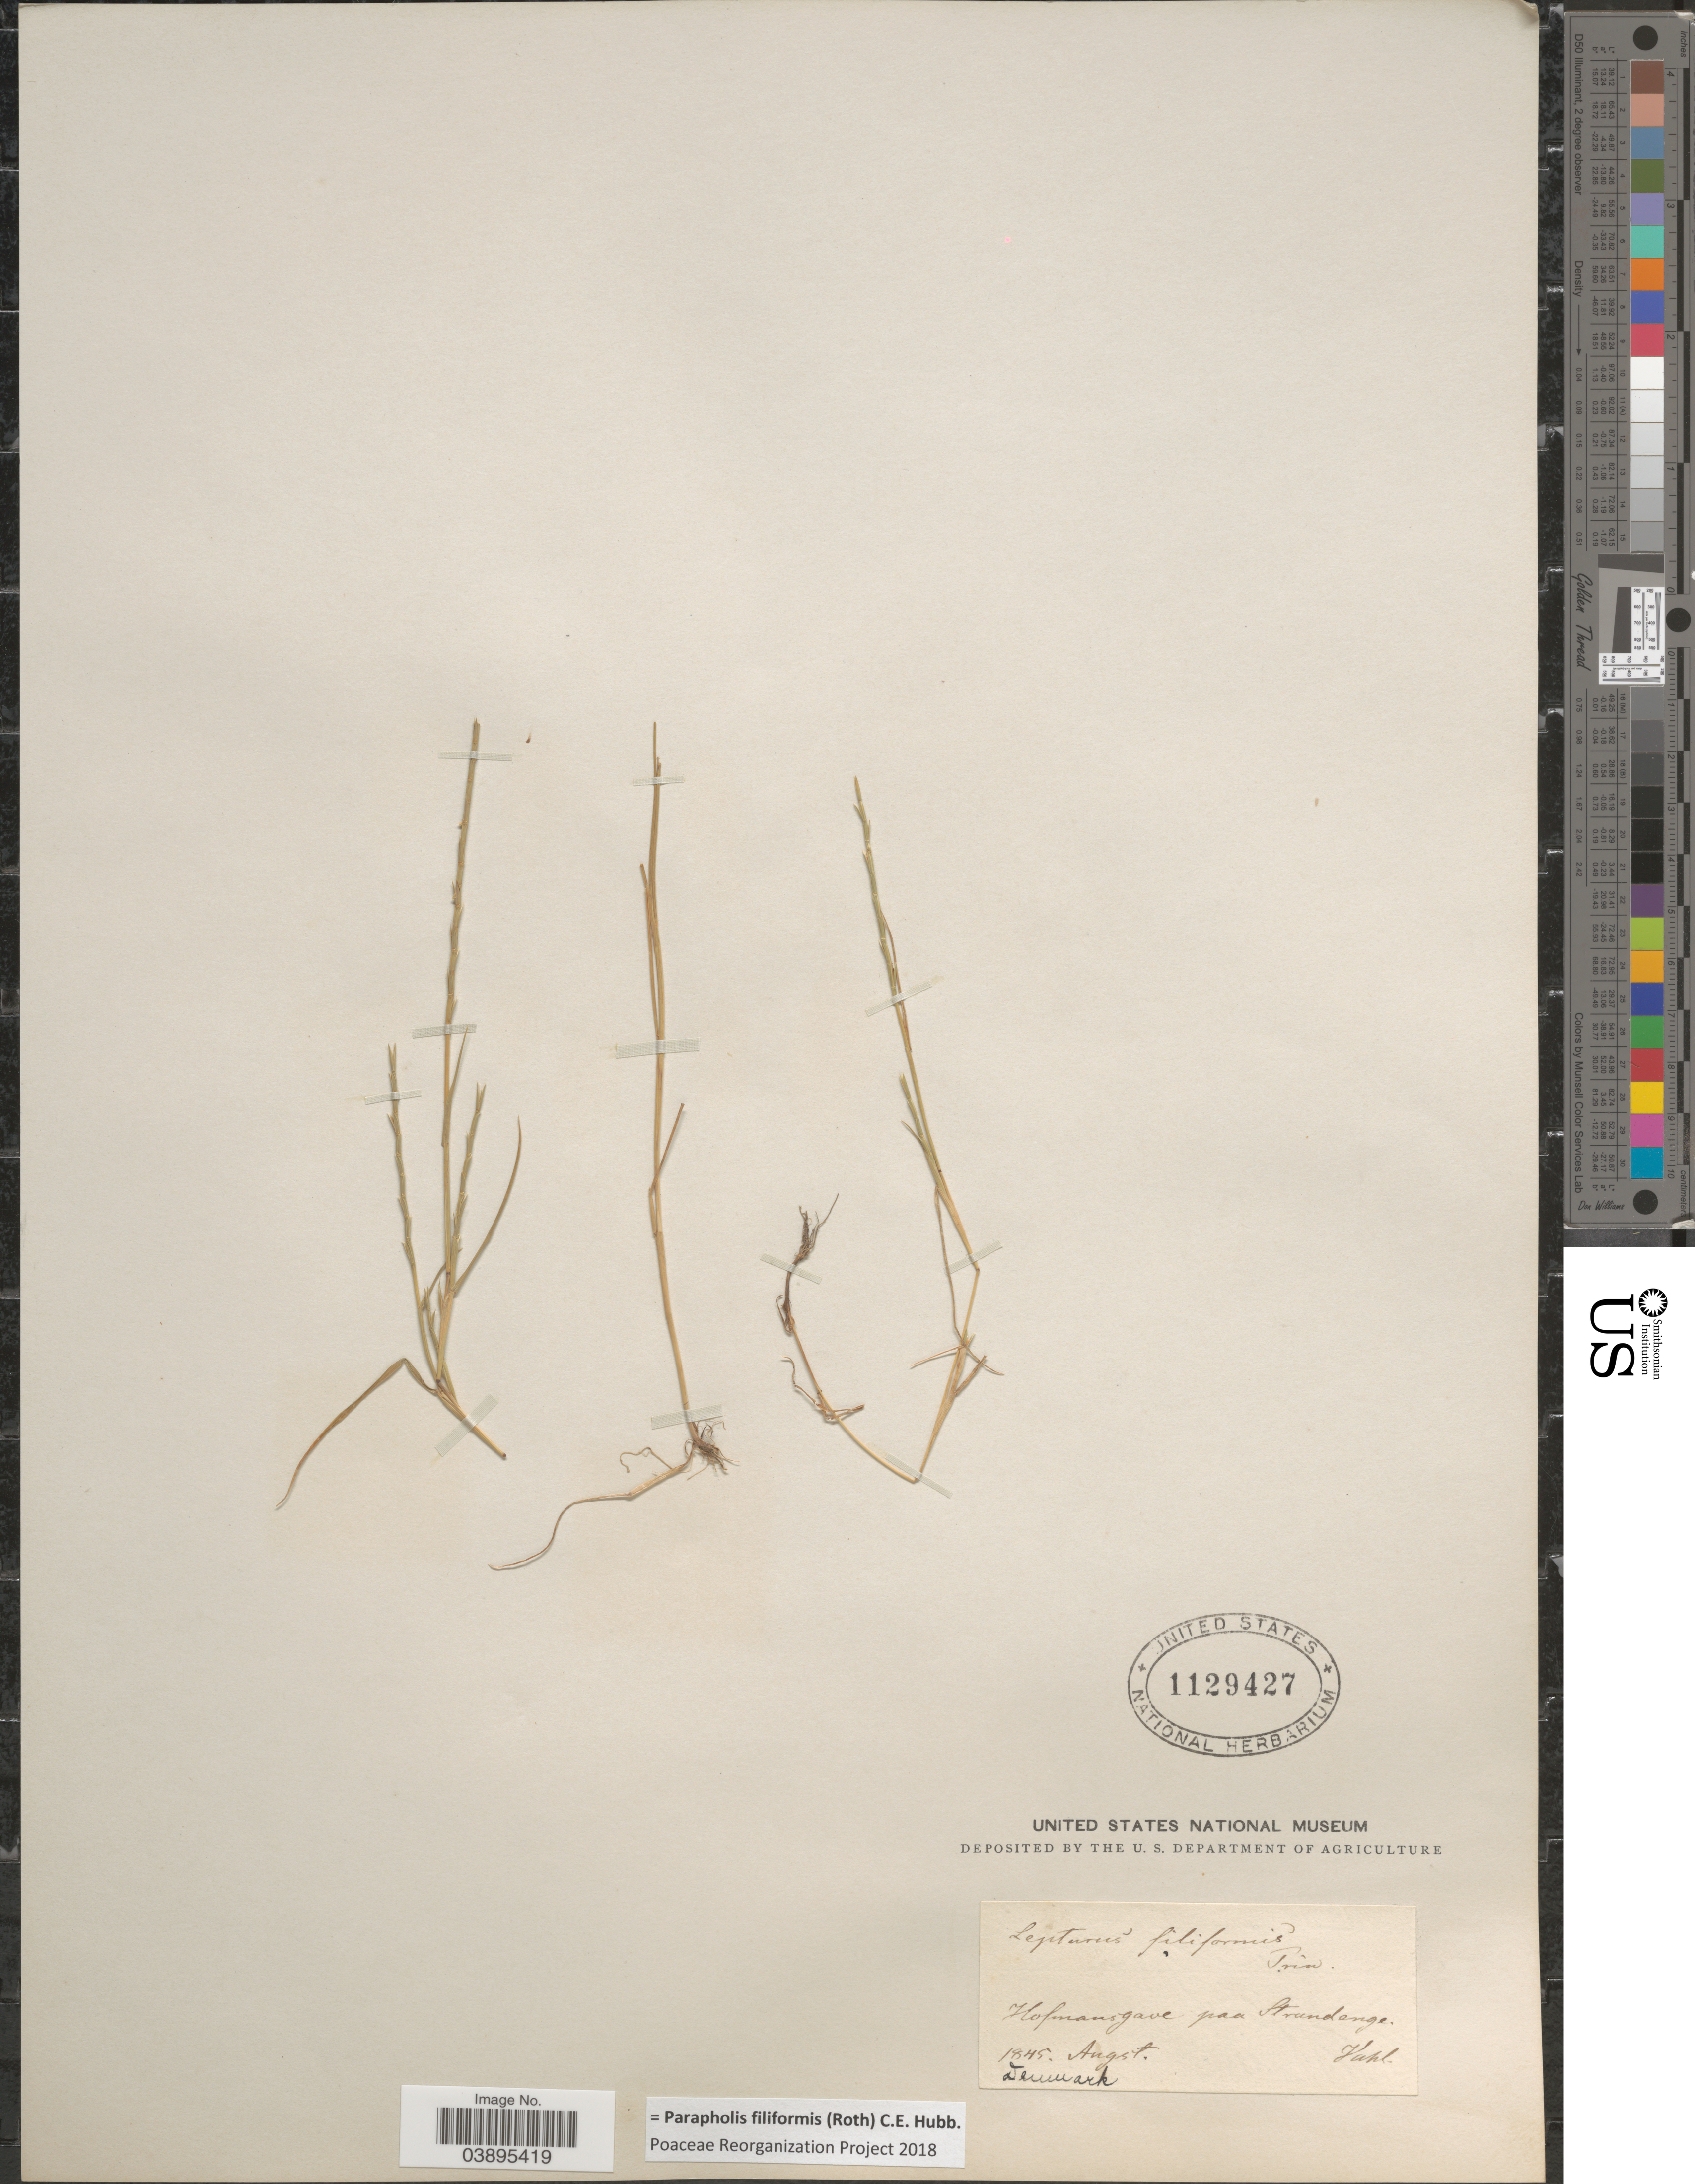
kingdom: Plantae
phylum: Tracheophyta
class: Liliopsida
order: Poales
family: Poaceae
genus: Parapholis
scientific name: Parapholis filiformis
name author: (Roth) C.E. Hubb.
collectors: -- Vahl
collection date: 1845-08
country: Denmark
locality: Hofmansgave, paa Strandenge.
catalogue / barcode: US 1129427